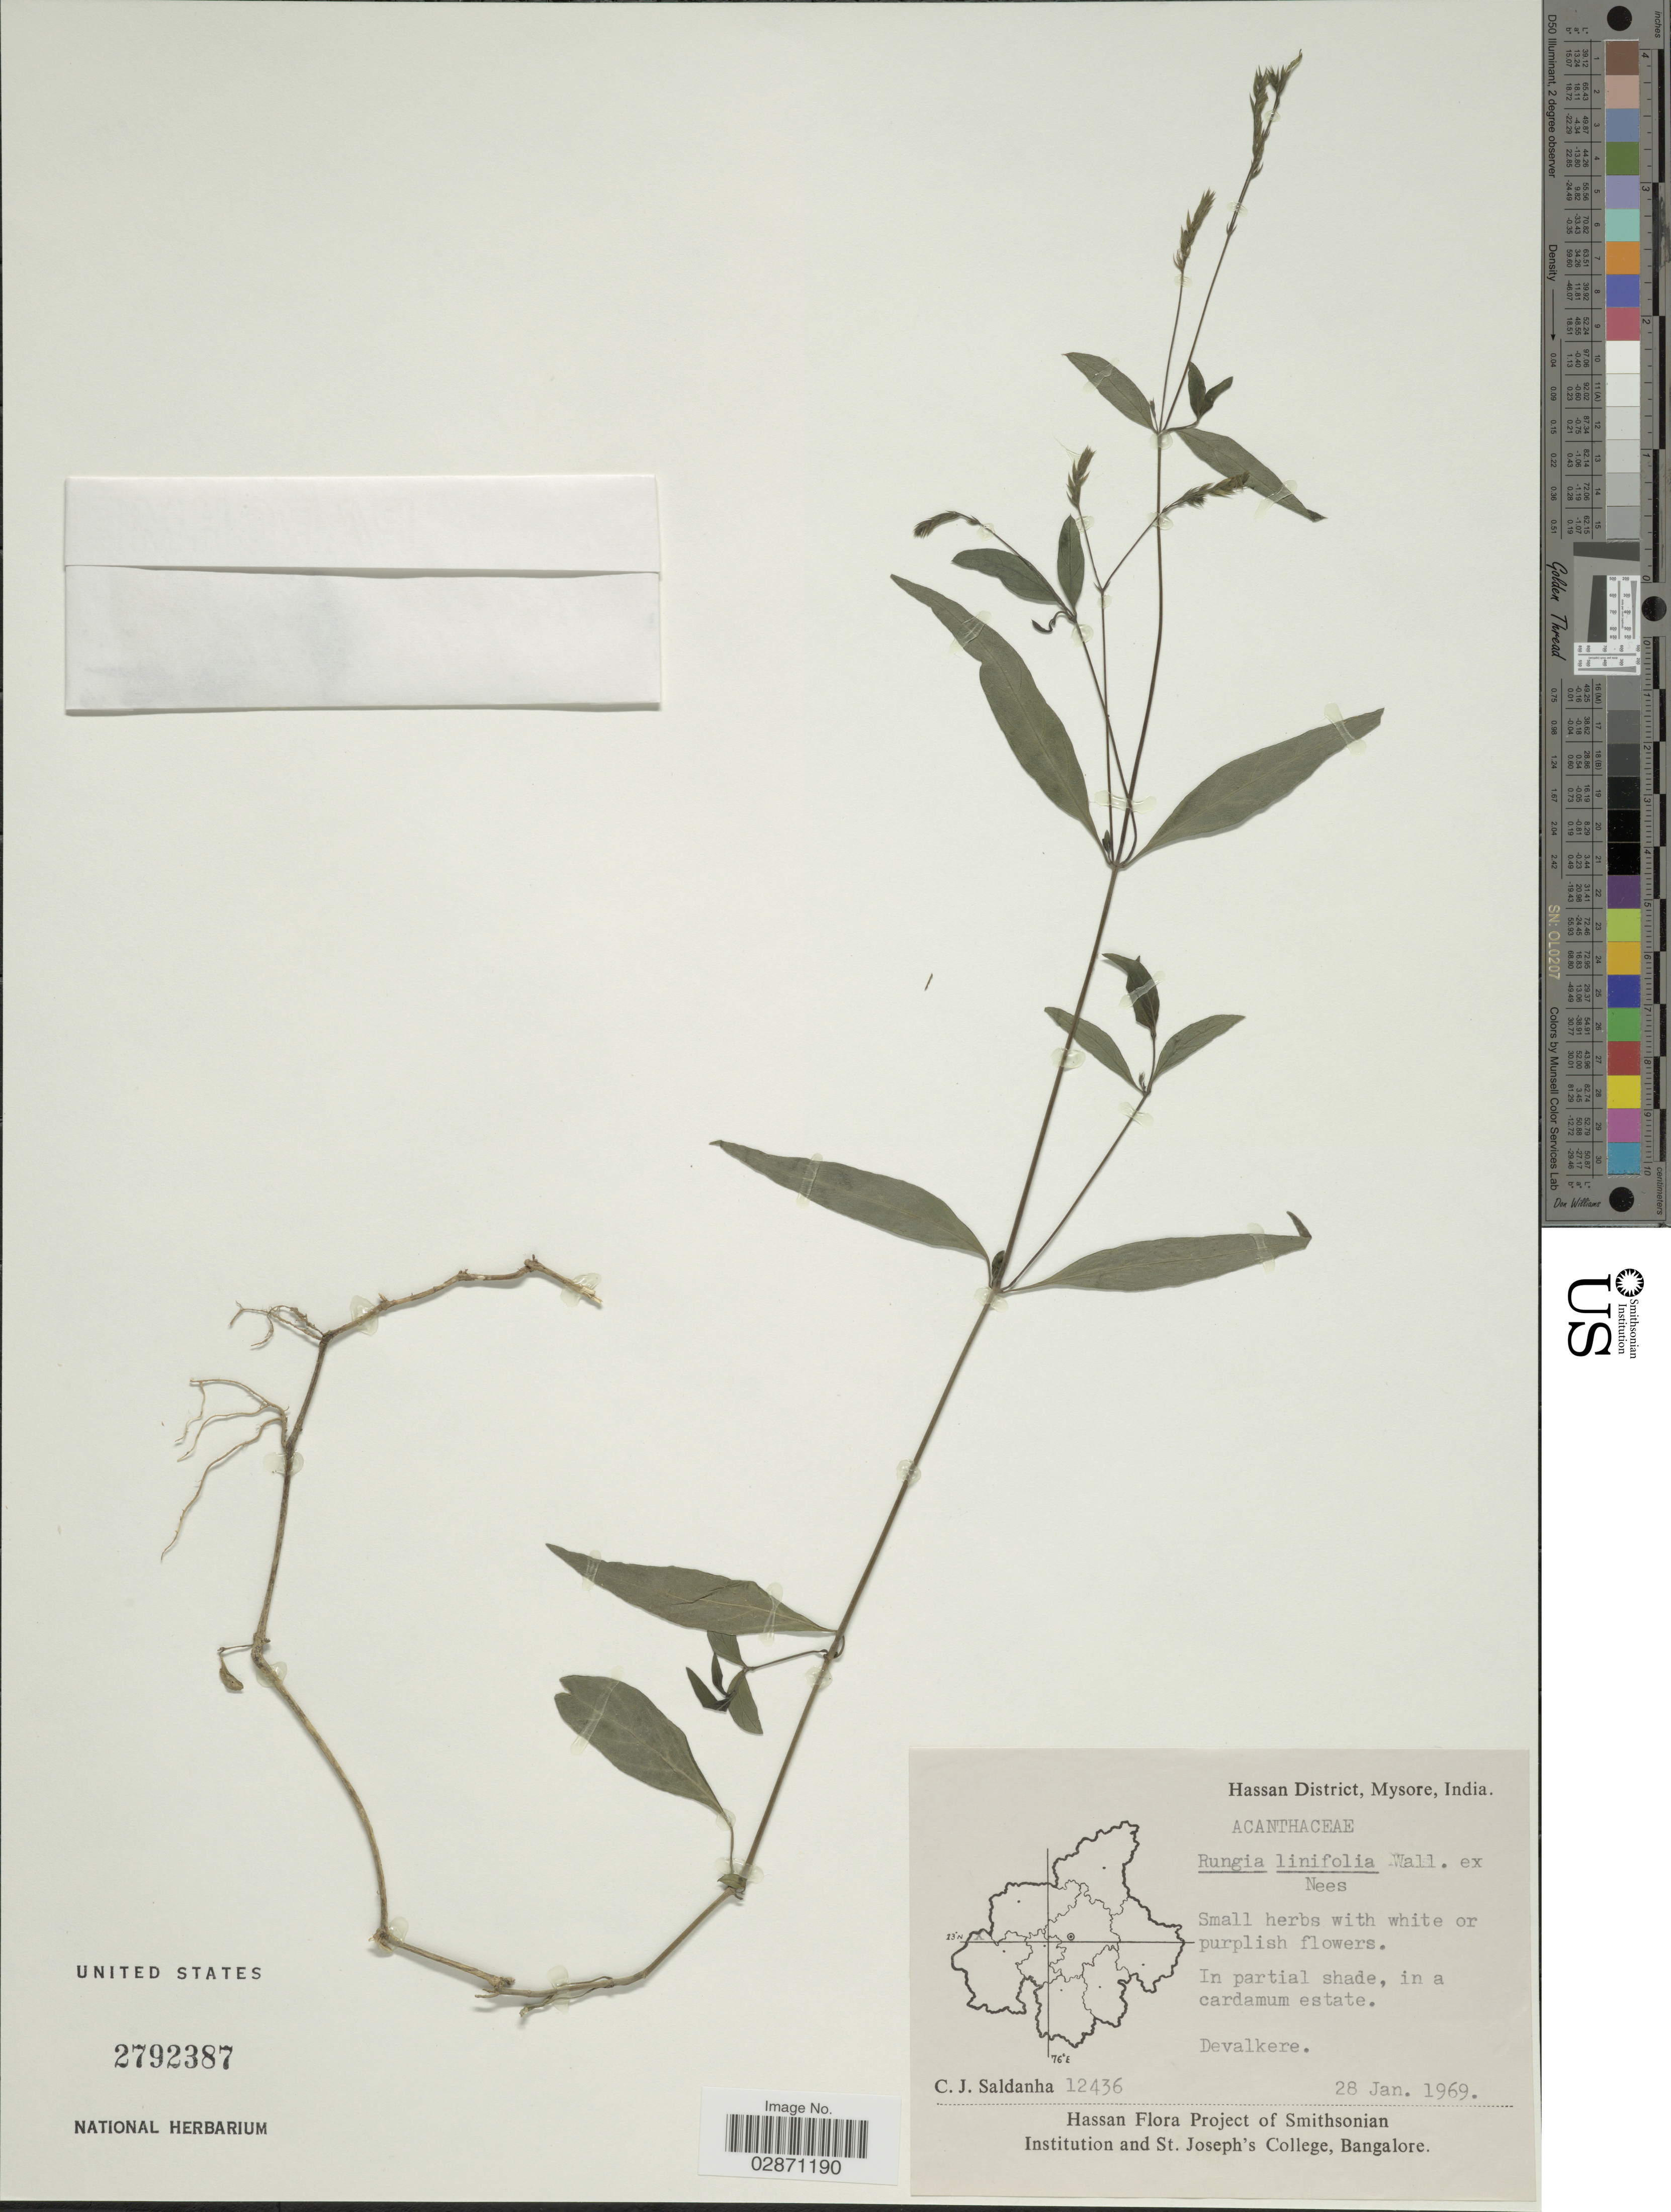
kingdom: Plantae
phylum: Tracheophyta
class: Magnoliopsida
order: Lamiales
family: Acanthaceae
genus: Rungia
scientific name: Rungia linifolia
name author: Nees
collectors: C. J. Saldanha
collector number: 12436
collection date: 1969-01-28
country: India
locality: Hassan District, Mysore. Devalkere.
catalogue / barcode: US 2792387